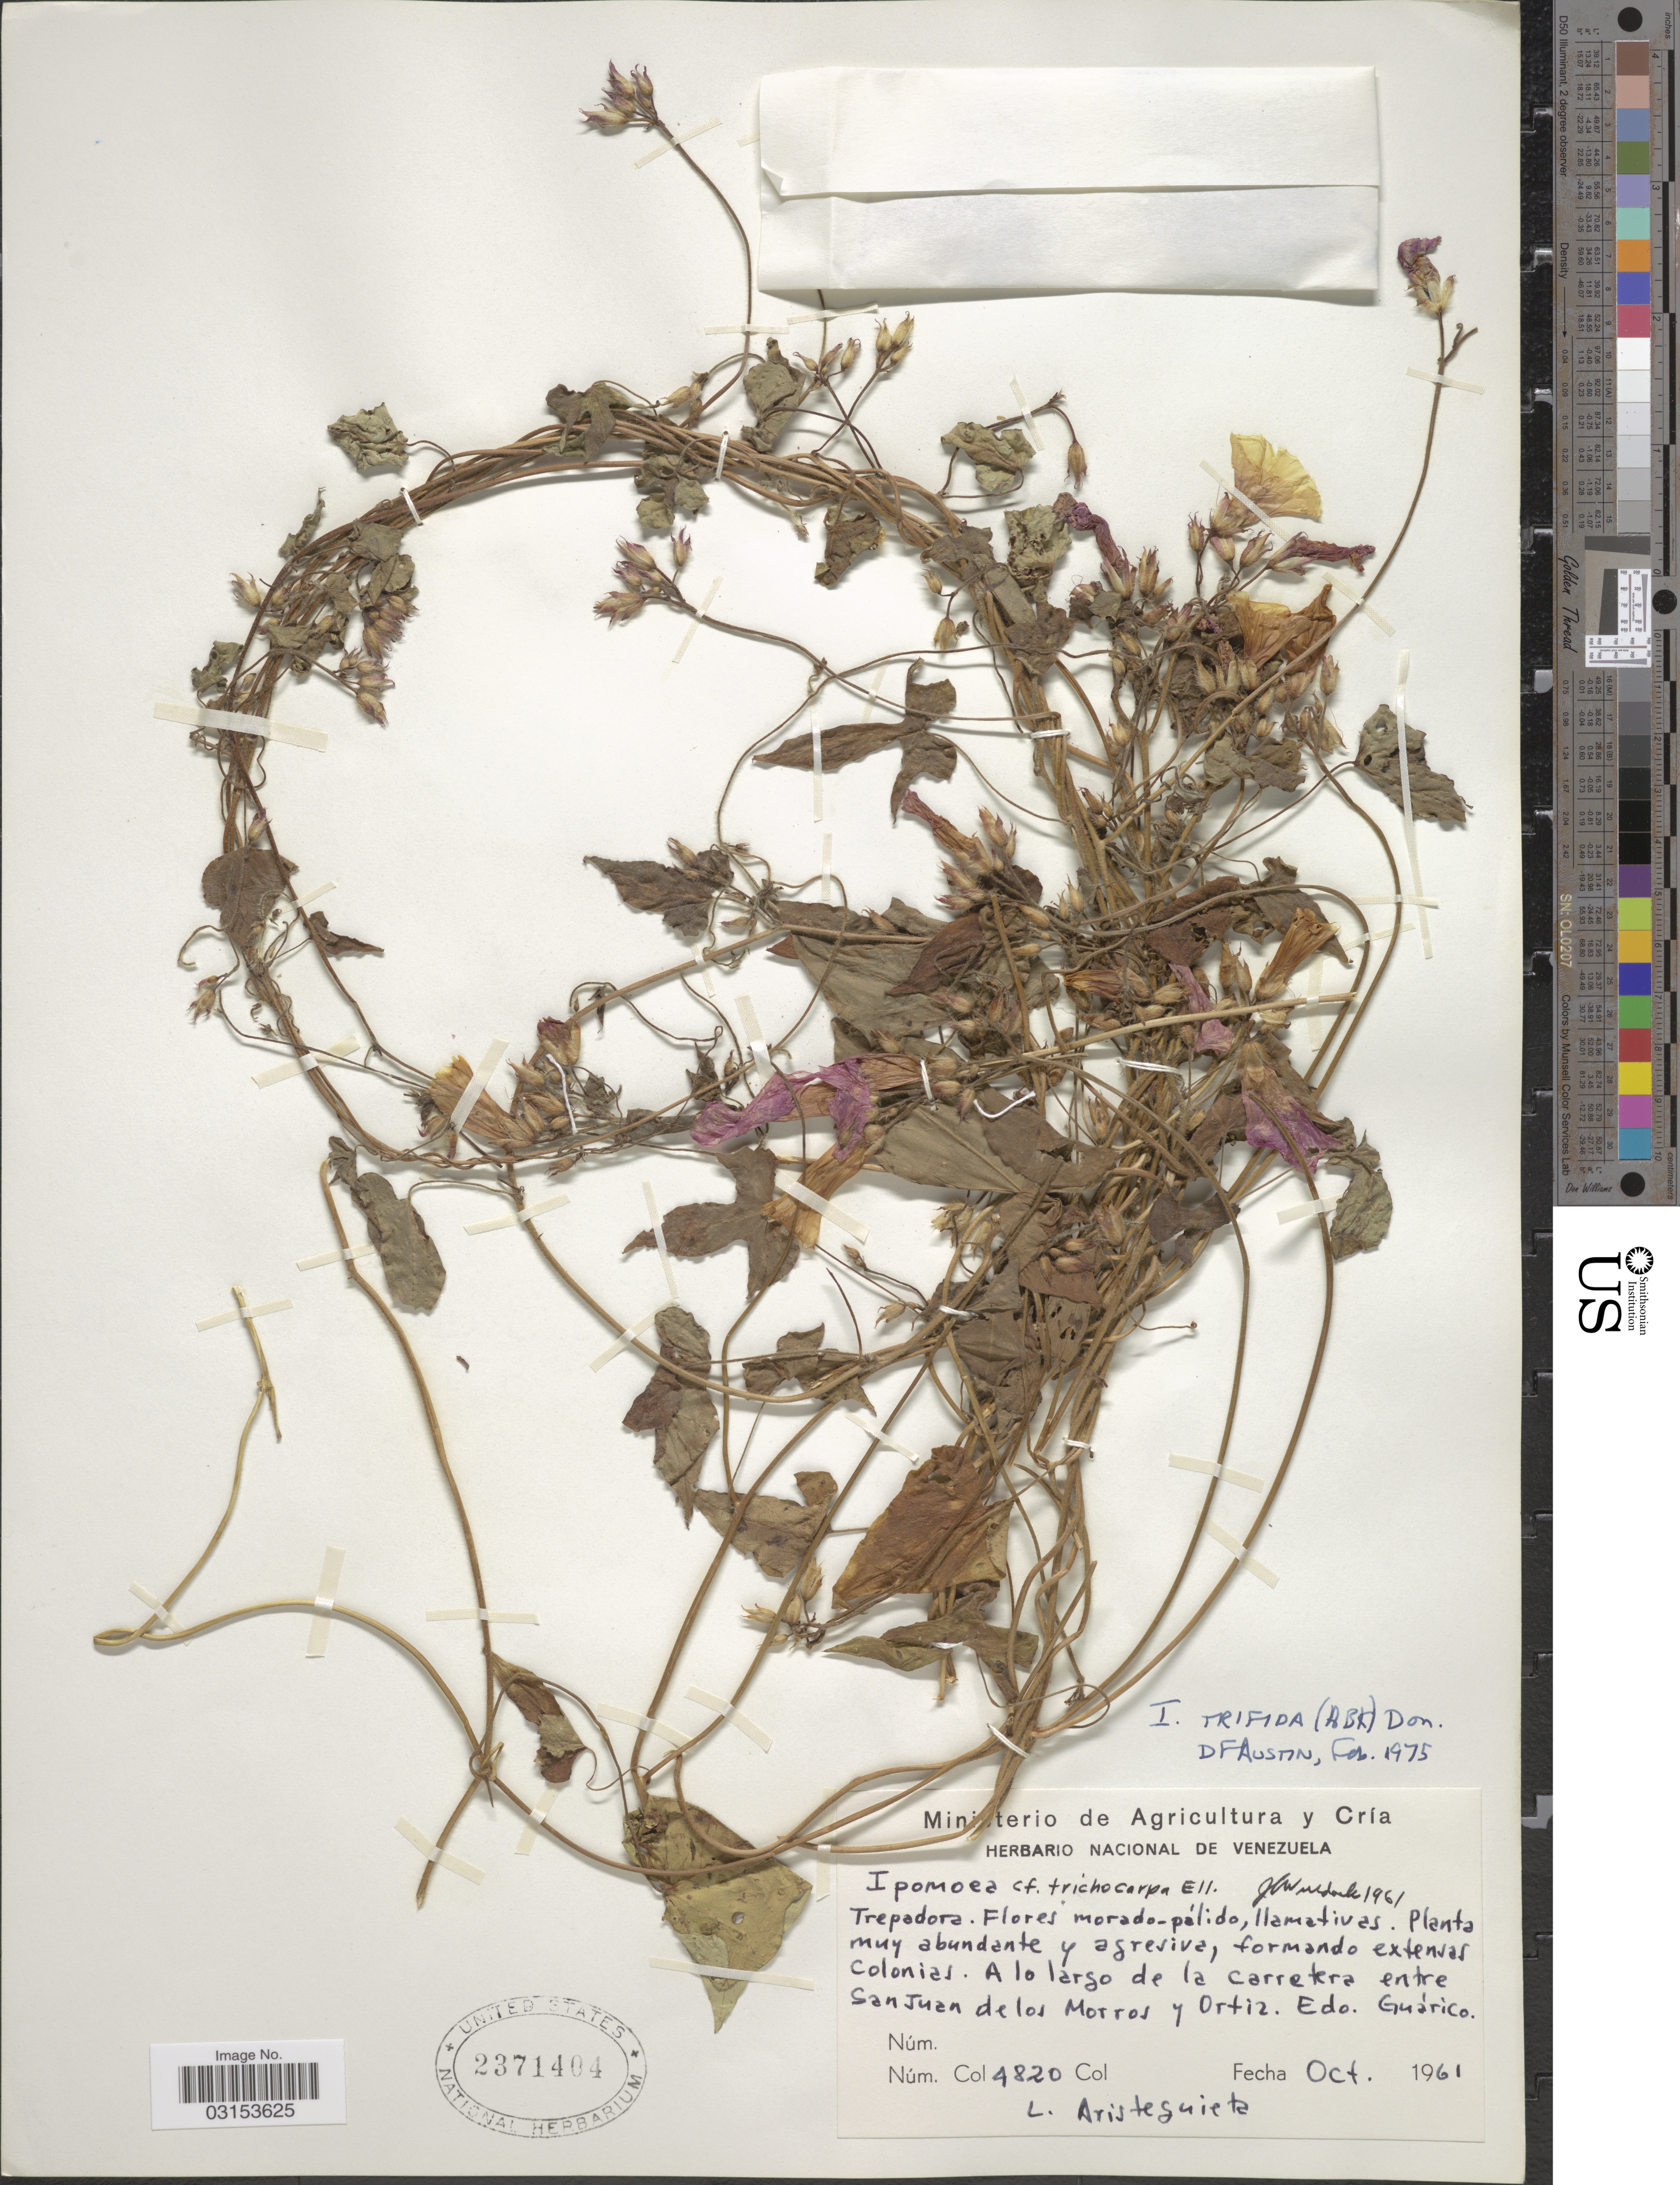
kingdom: Plantae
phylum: Tracheophyta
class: Magnoliopsida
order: Solanales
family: Convolvulaceae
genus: Ipomoea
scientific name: Ipomoea trifida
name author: (Kunth) G. Don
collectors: L. Aristeguieta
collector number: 4820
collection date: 1961-10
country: Venezuela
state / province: Guárico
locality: A lo largo de la carretera entre San Juan de los Morros y Ortiz.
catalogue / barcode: US 2371404